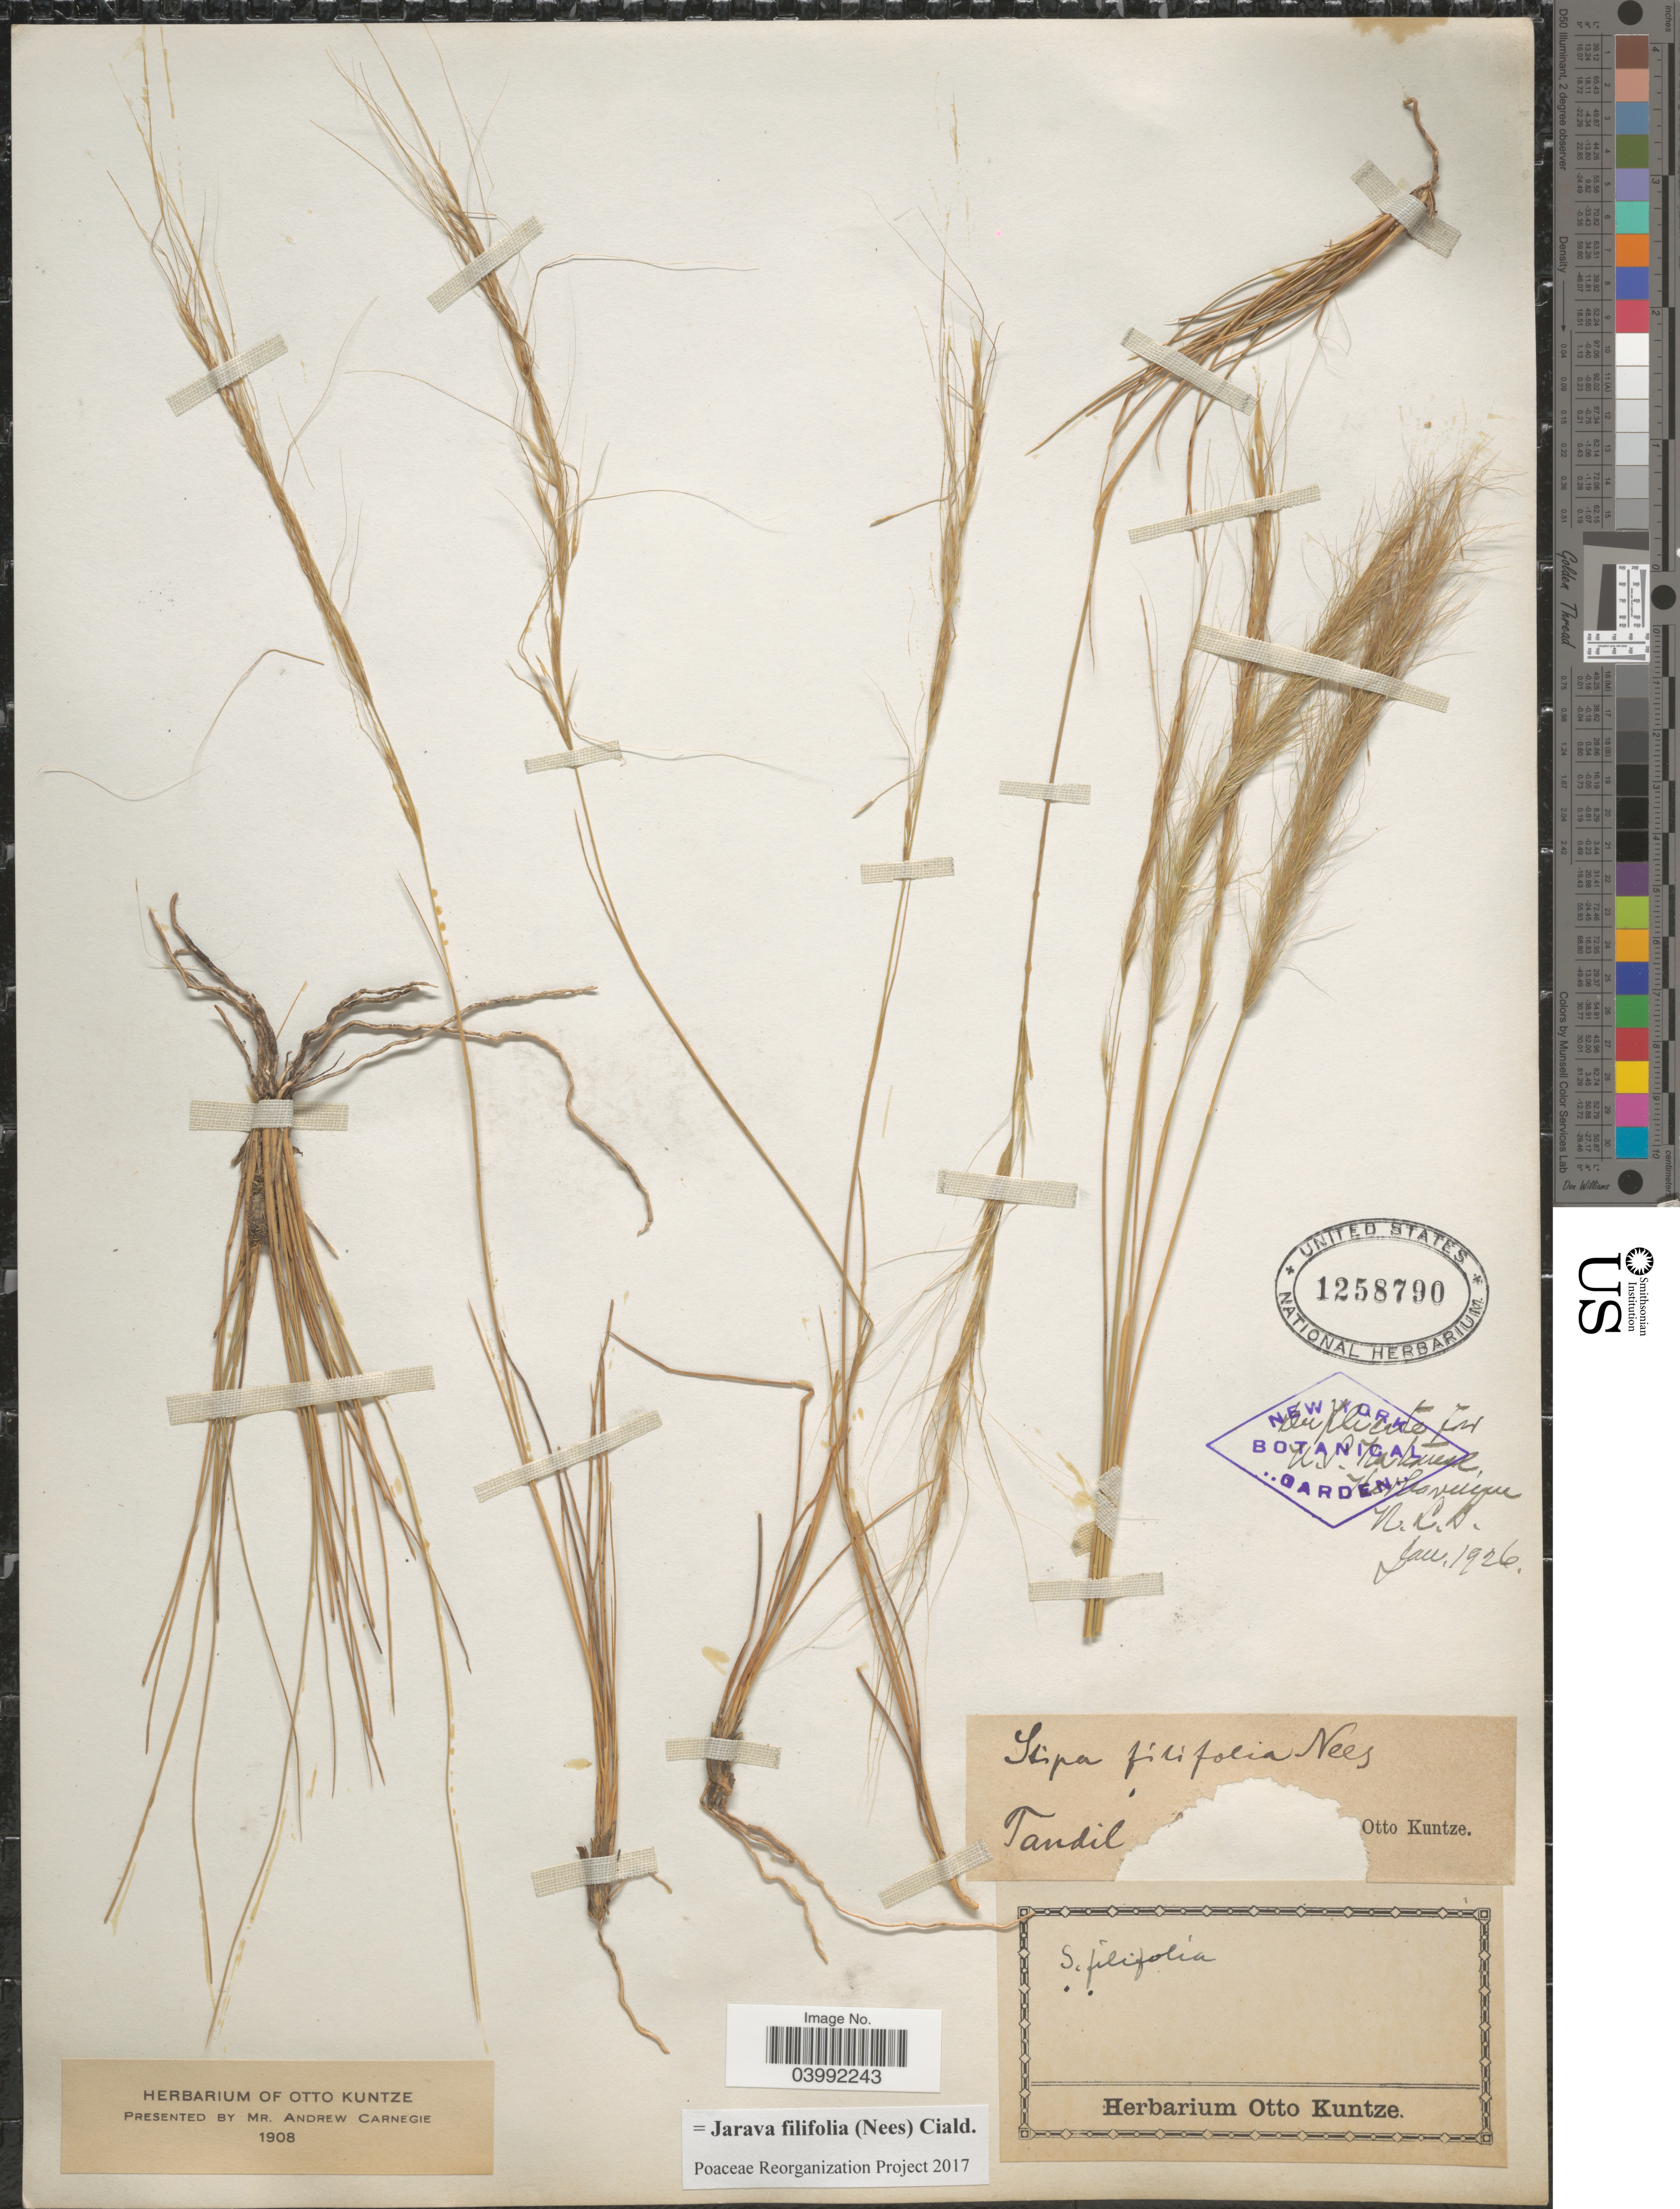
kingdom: Plantae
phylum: Tracheophyta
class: Liliopsida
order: Poales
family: Poaceae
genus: Jarava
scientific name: Jarava filifolia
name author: (Nees) Ciald.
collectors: C.E.O. Kuntze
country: Argentina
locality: Tandil.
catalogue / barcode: US 1258790